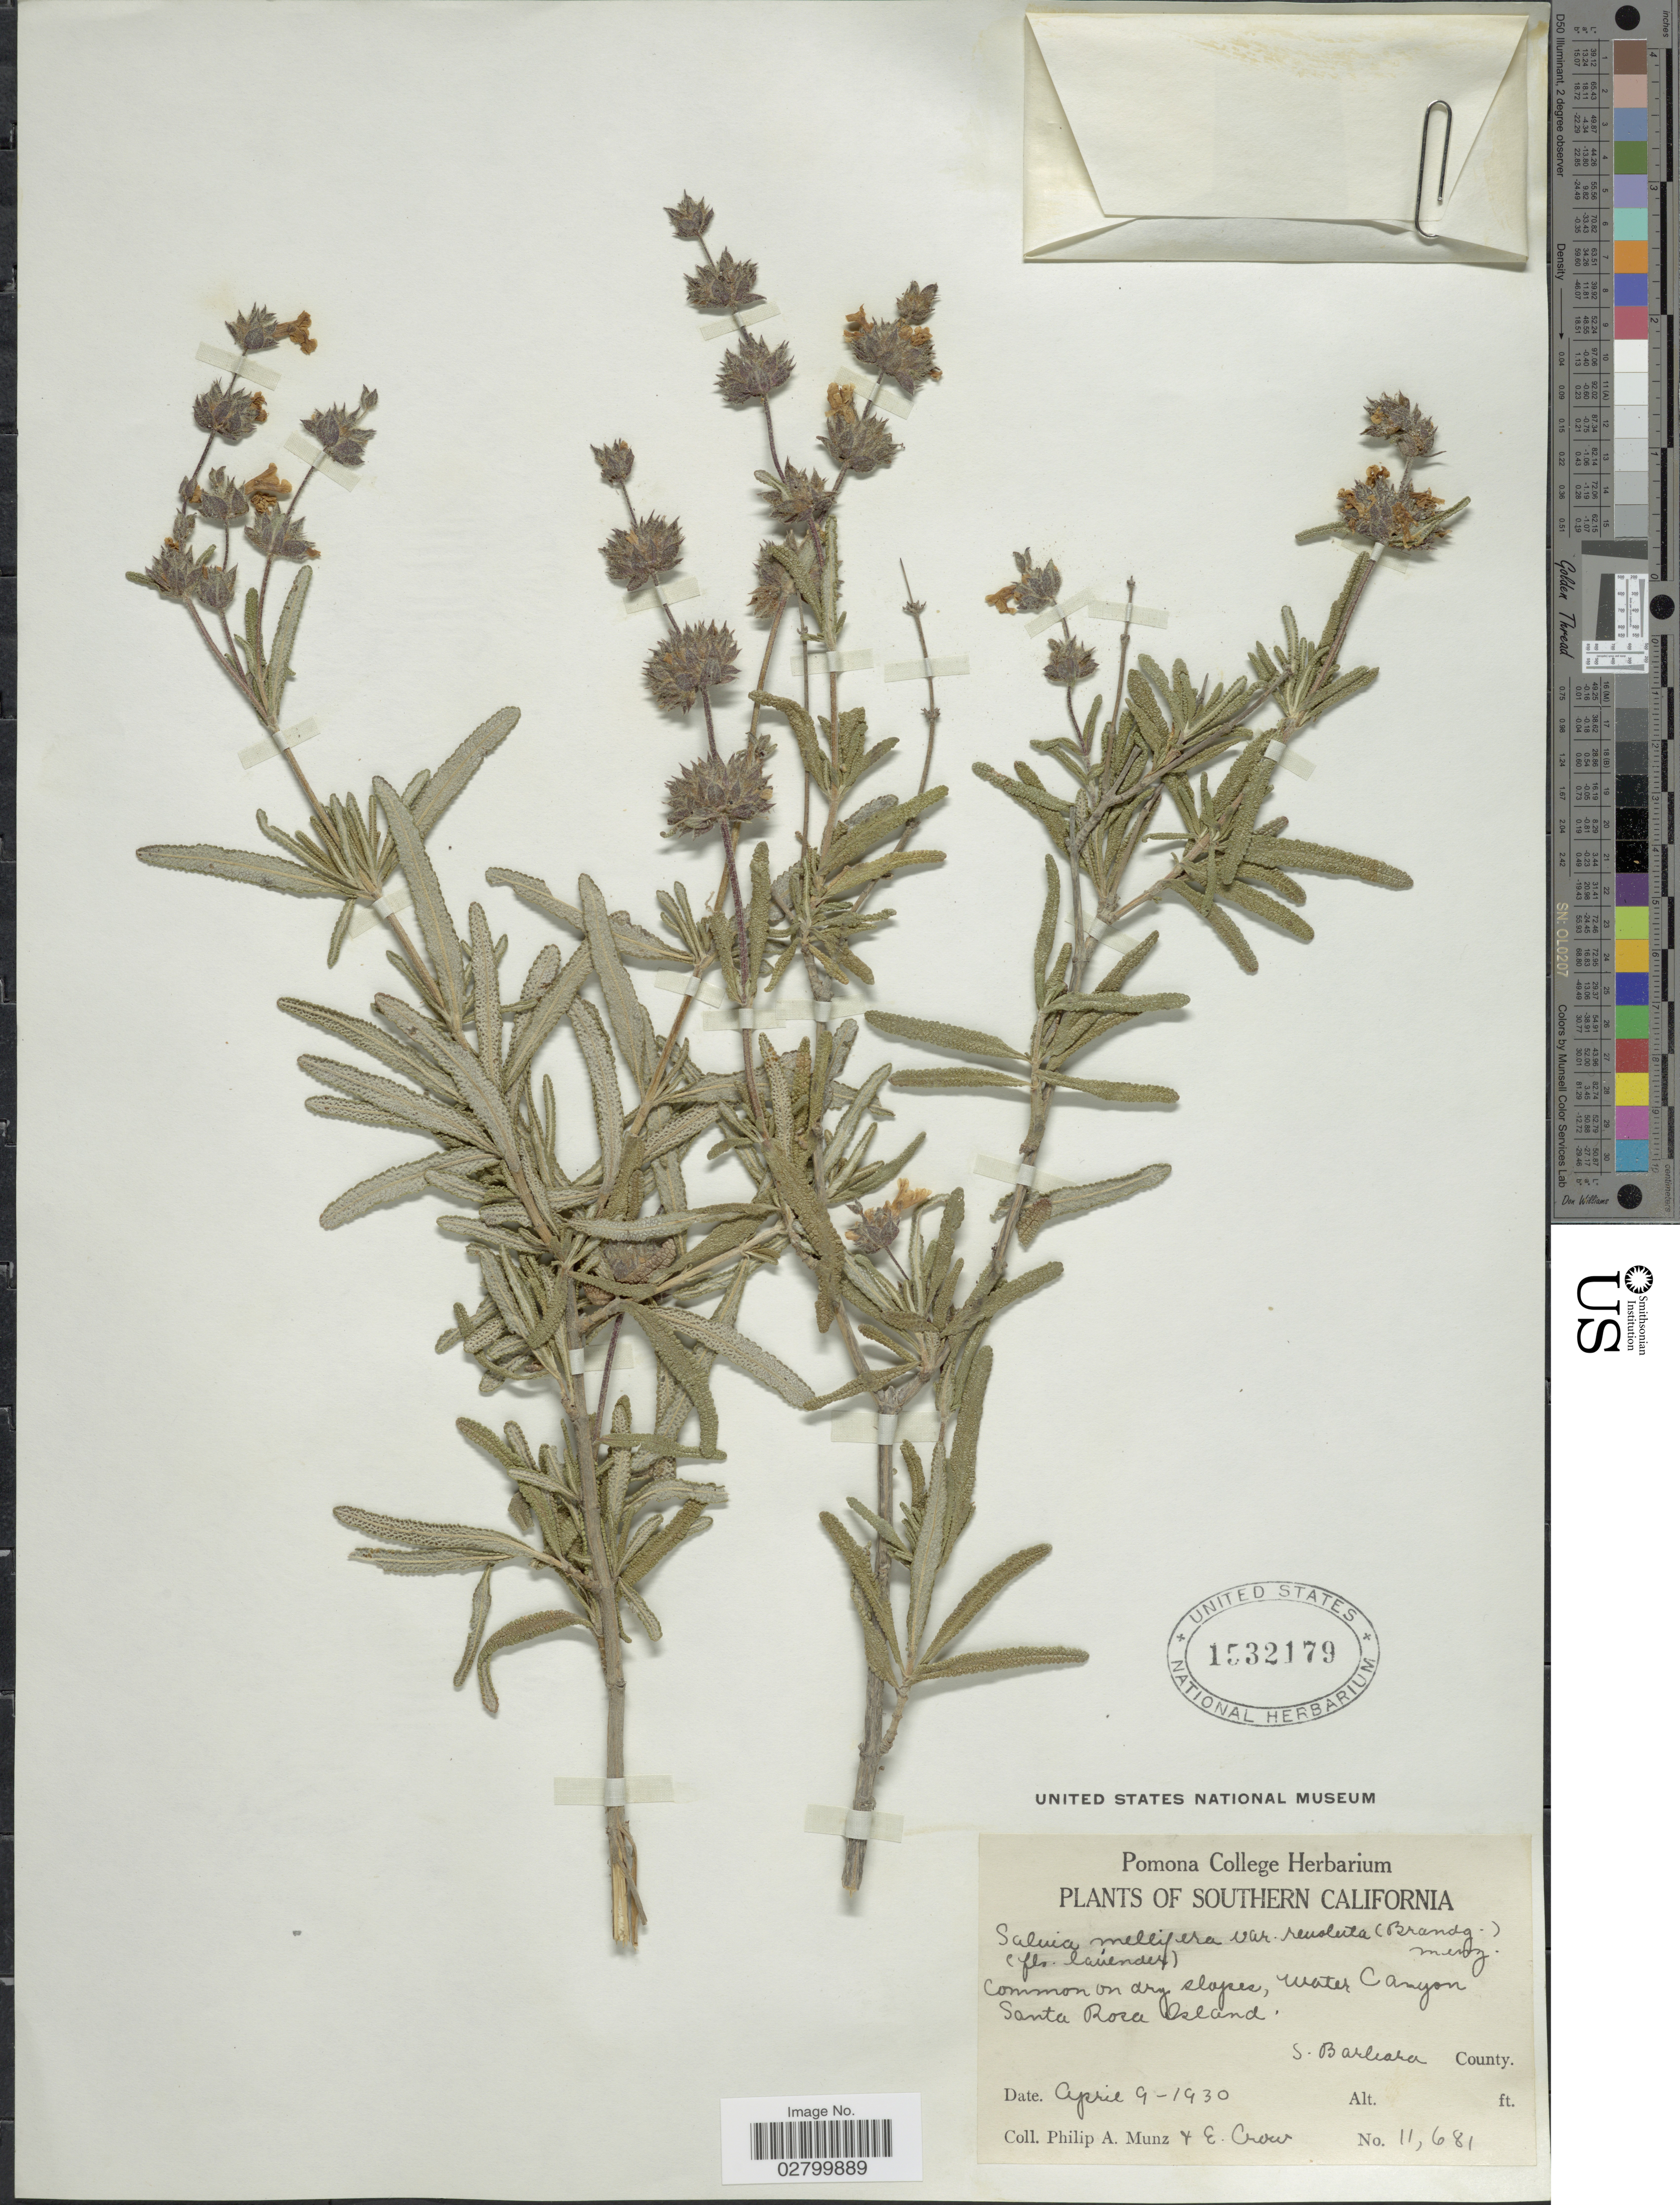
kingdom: Plantae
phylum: Tracheophyta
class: Magnoliopsida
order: Lamiales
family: Lamiaceae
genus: Salvia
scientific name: Salvia mellifera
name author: Greene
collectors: P. A. Munz & E. Crow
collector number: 11681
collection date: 1930-04-09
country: United States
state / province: California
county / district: Santa Barbara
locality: Southern California. Common on dry slopes, Water Canyon. Santa Rosa Island. S. Barbara County.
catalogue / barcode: US 1532179